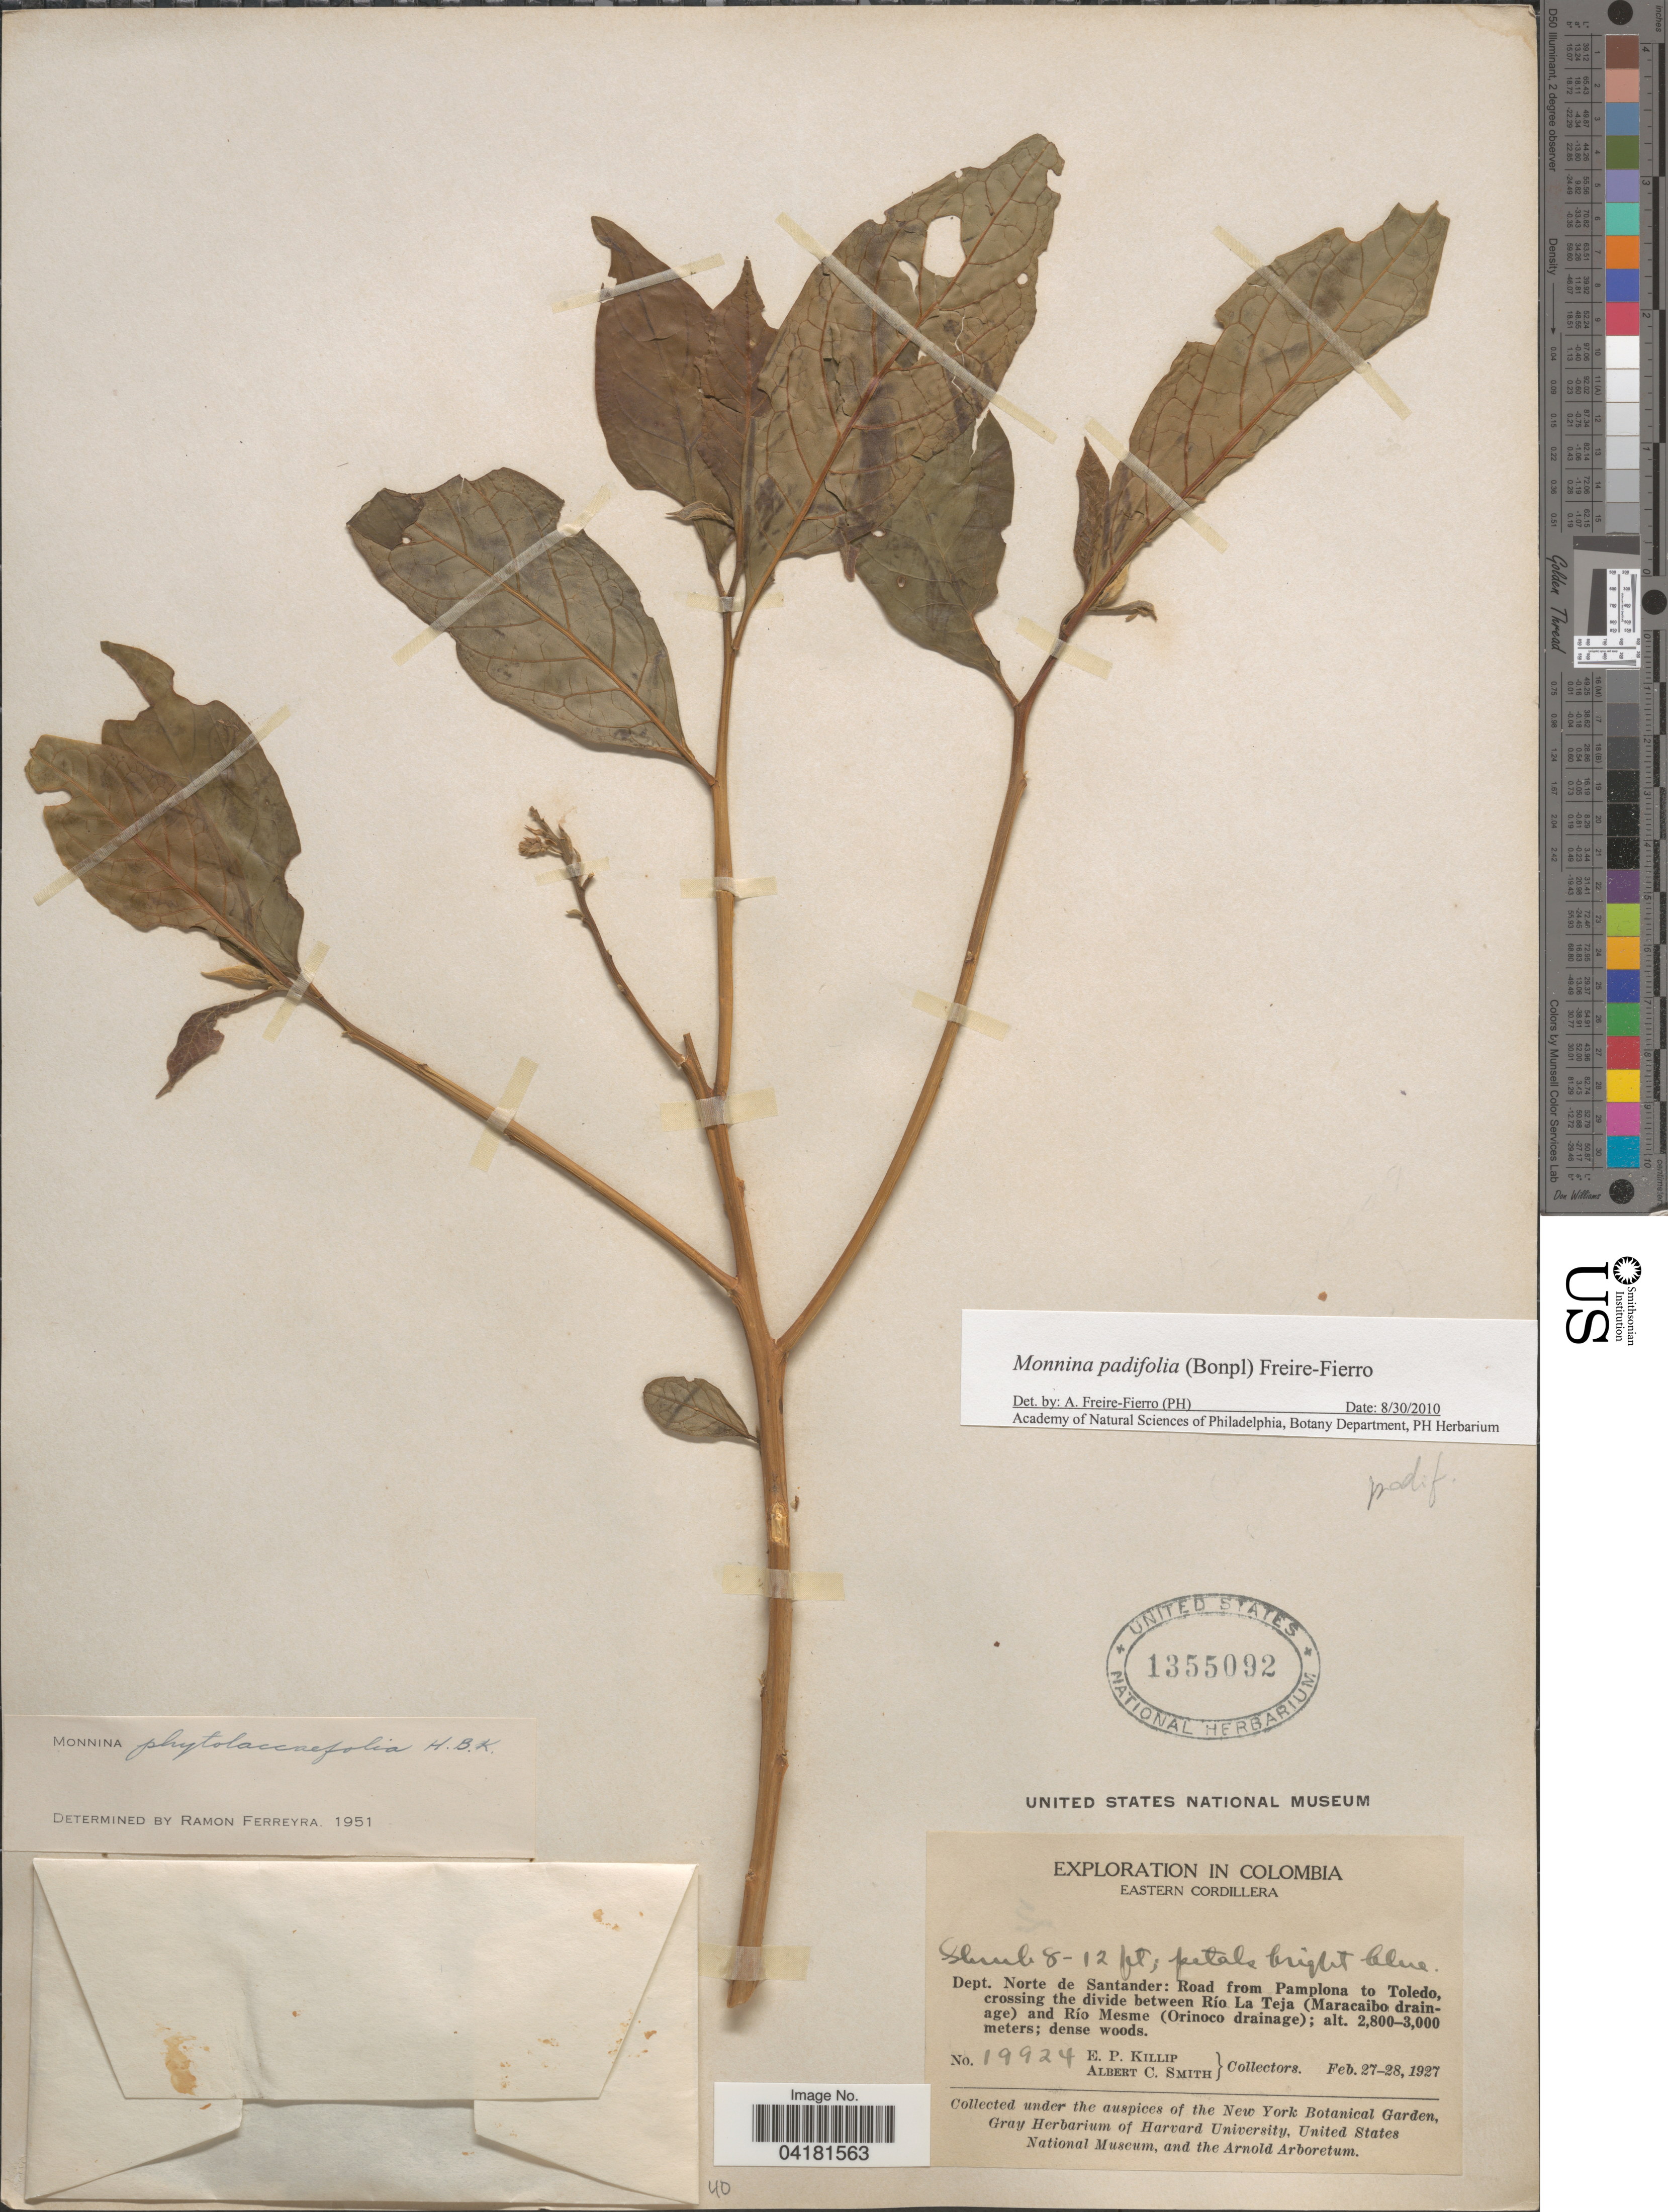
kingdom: Plantae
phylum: Tracheophyta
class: Magnoliopsida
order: Fabales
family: Polygalaceae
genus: Monnina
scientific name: Monnina padifolia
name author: (Bonpl.) Freire-Fierro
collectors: E. P. Killip & A. C. Smith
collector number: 19924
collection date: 1927-02-27/1927-02-28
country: Colombia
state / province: Norte de Santander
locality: Exploration in Colombia. Eastern Cordillera. Dept. Norte de Santander: Road from Pamplona to Toledo, crossing the divide between Río La Teja (Maracaibo drainage) and Río Mesme (Orinoco drainage).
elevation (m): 2800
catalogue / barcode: US 1355092